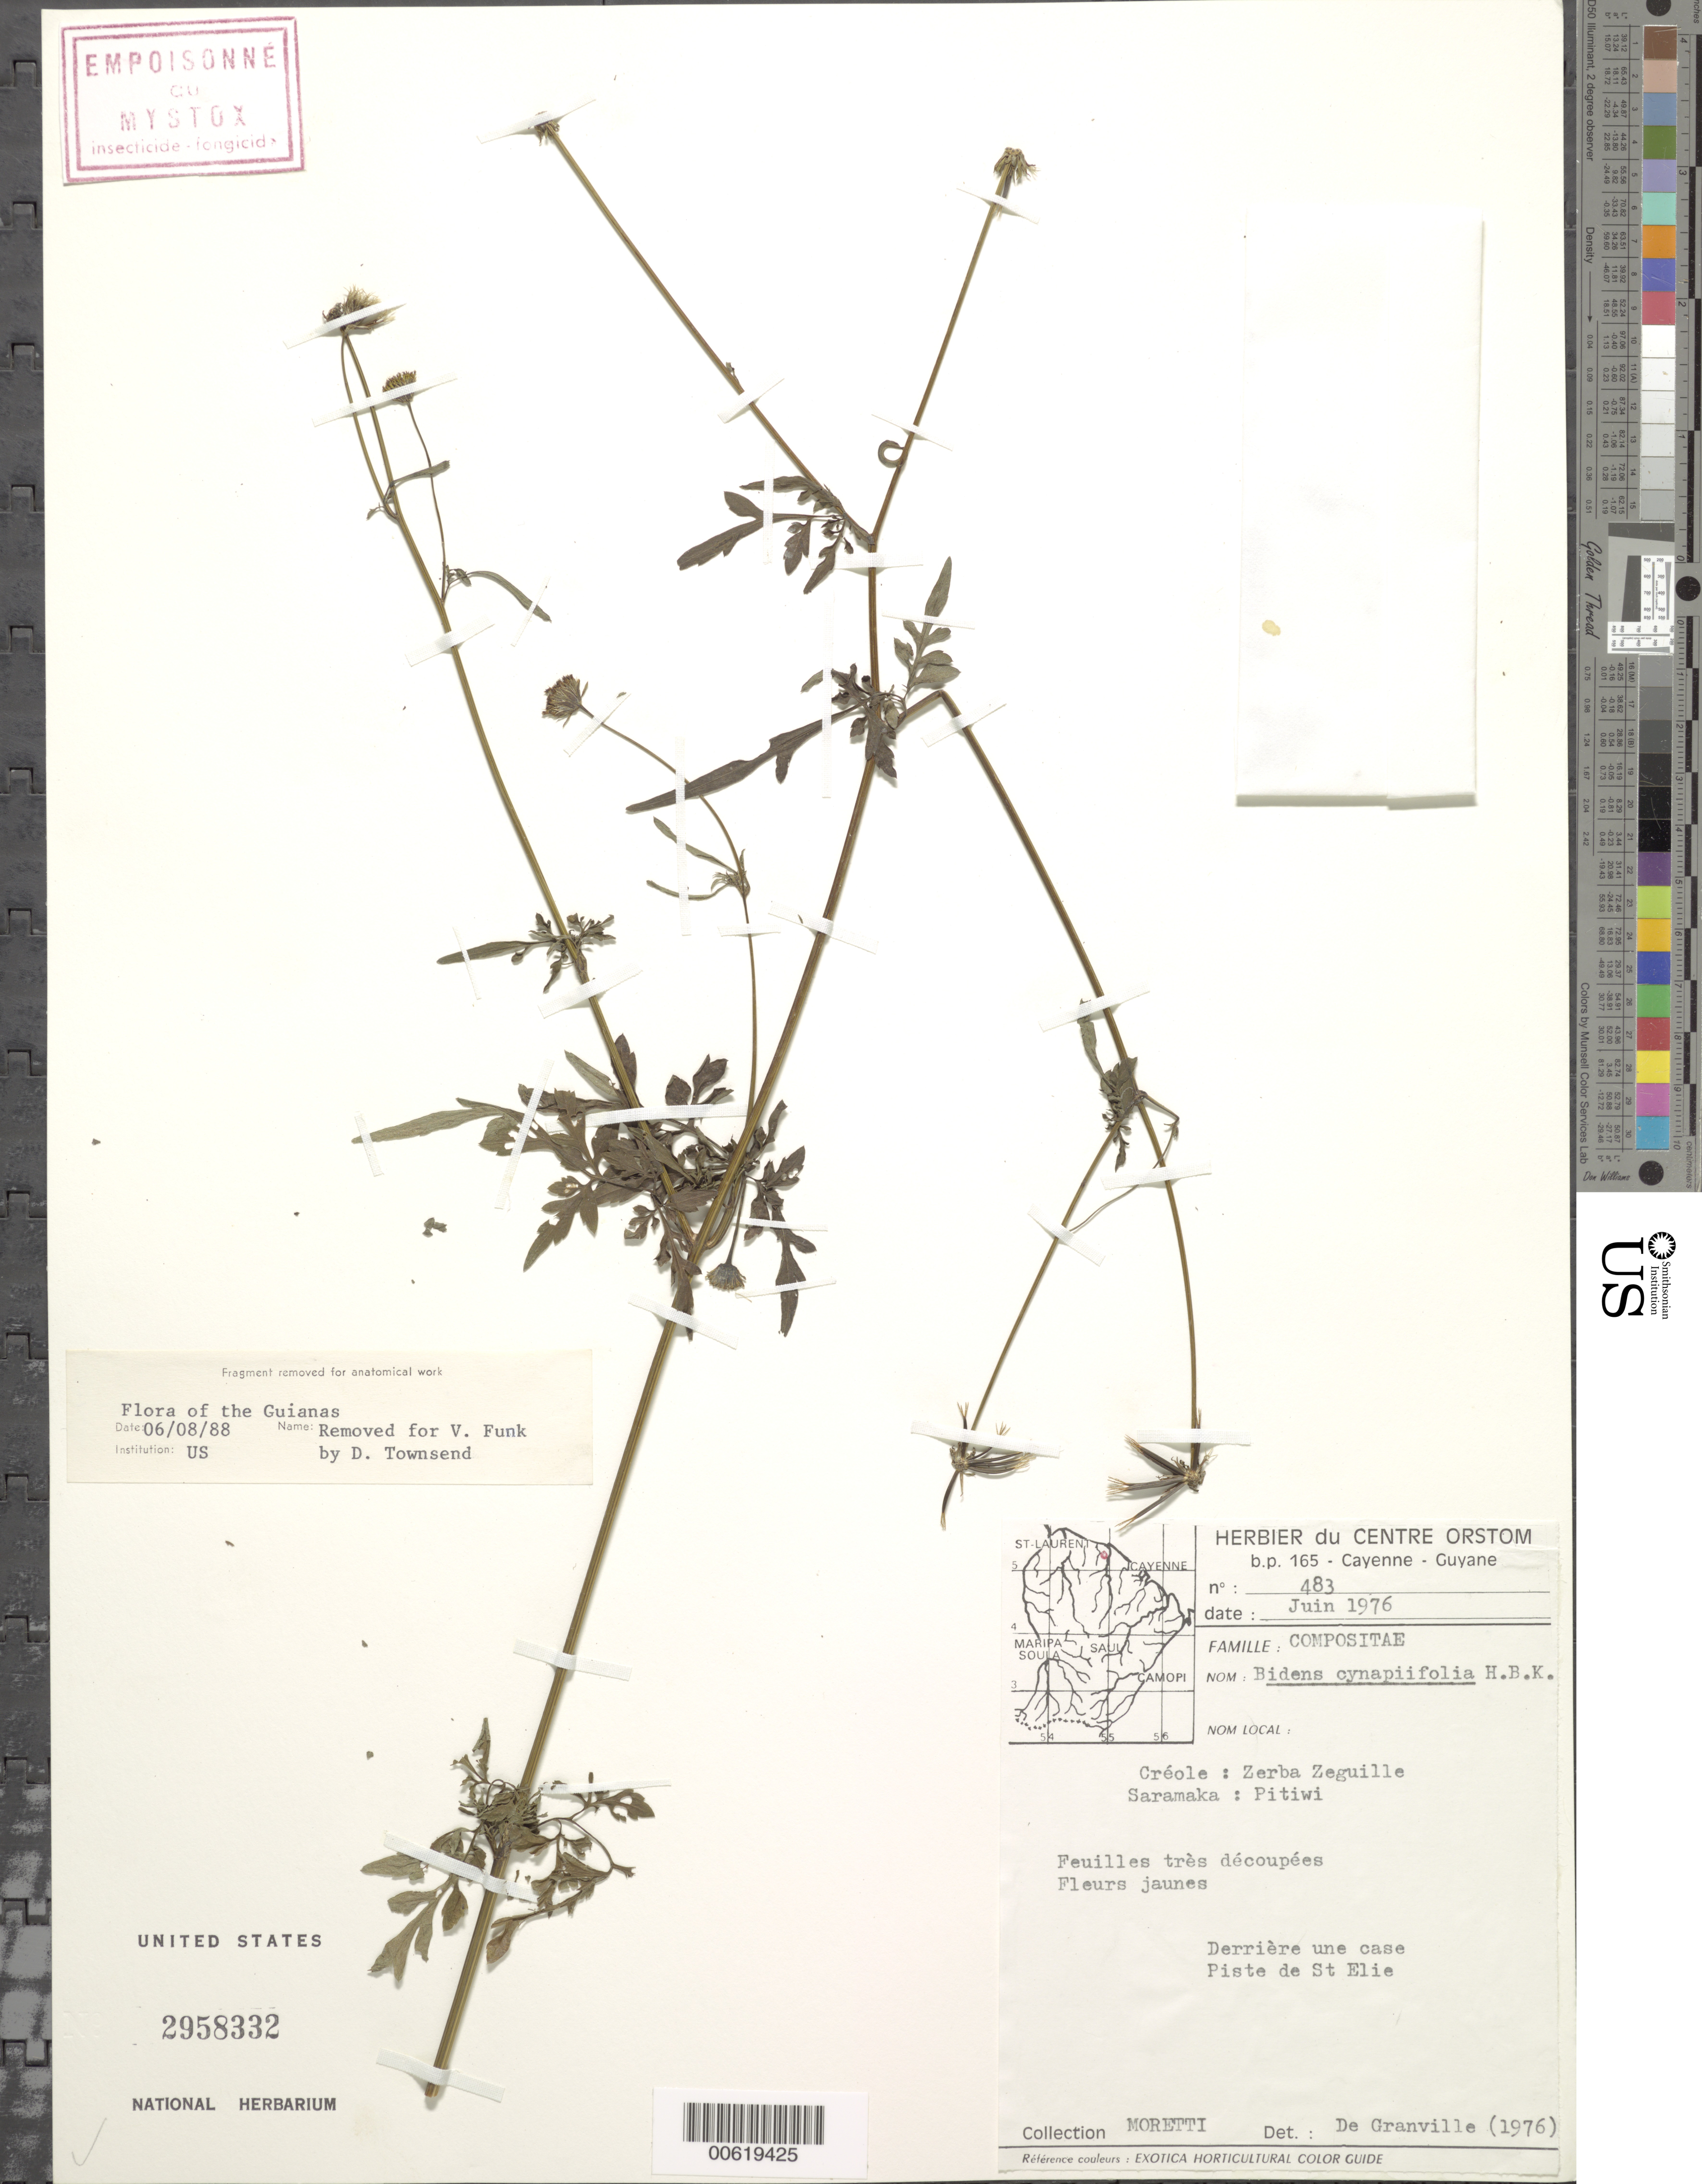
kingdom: Plantae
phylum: Tracheophyta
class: Magnoliopsida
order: Asterales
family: Asteraceae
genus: Bidens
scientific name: Bidens cynapiifolia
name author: Kunth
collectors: C. Moretti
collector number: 483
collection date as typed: Jun-76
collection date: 1976-06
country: French Guiana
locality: Créole, Zerba Zeguille; Saramaka, Pitiwi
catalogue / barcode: US 2958332